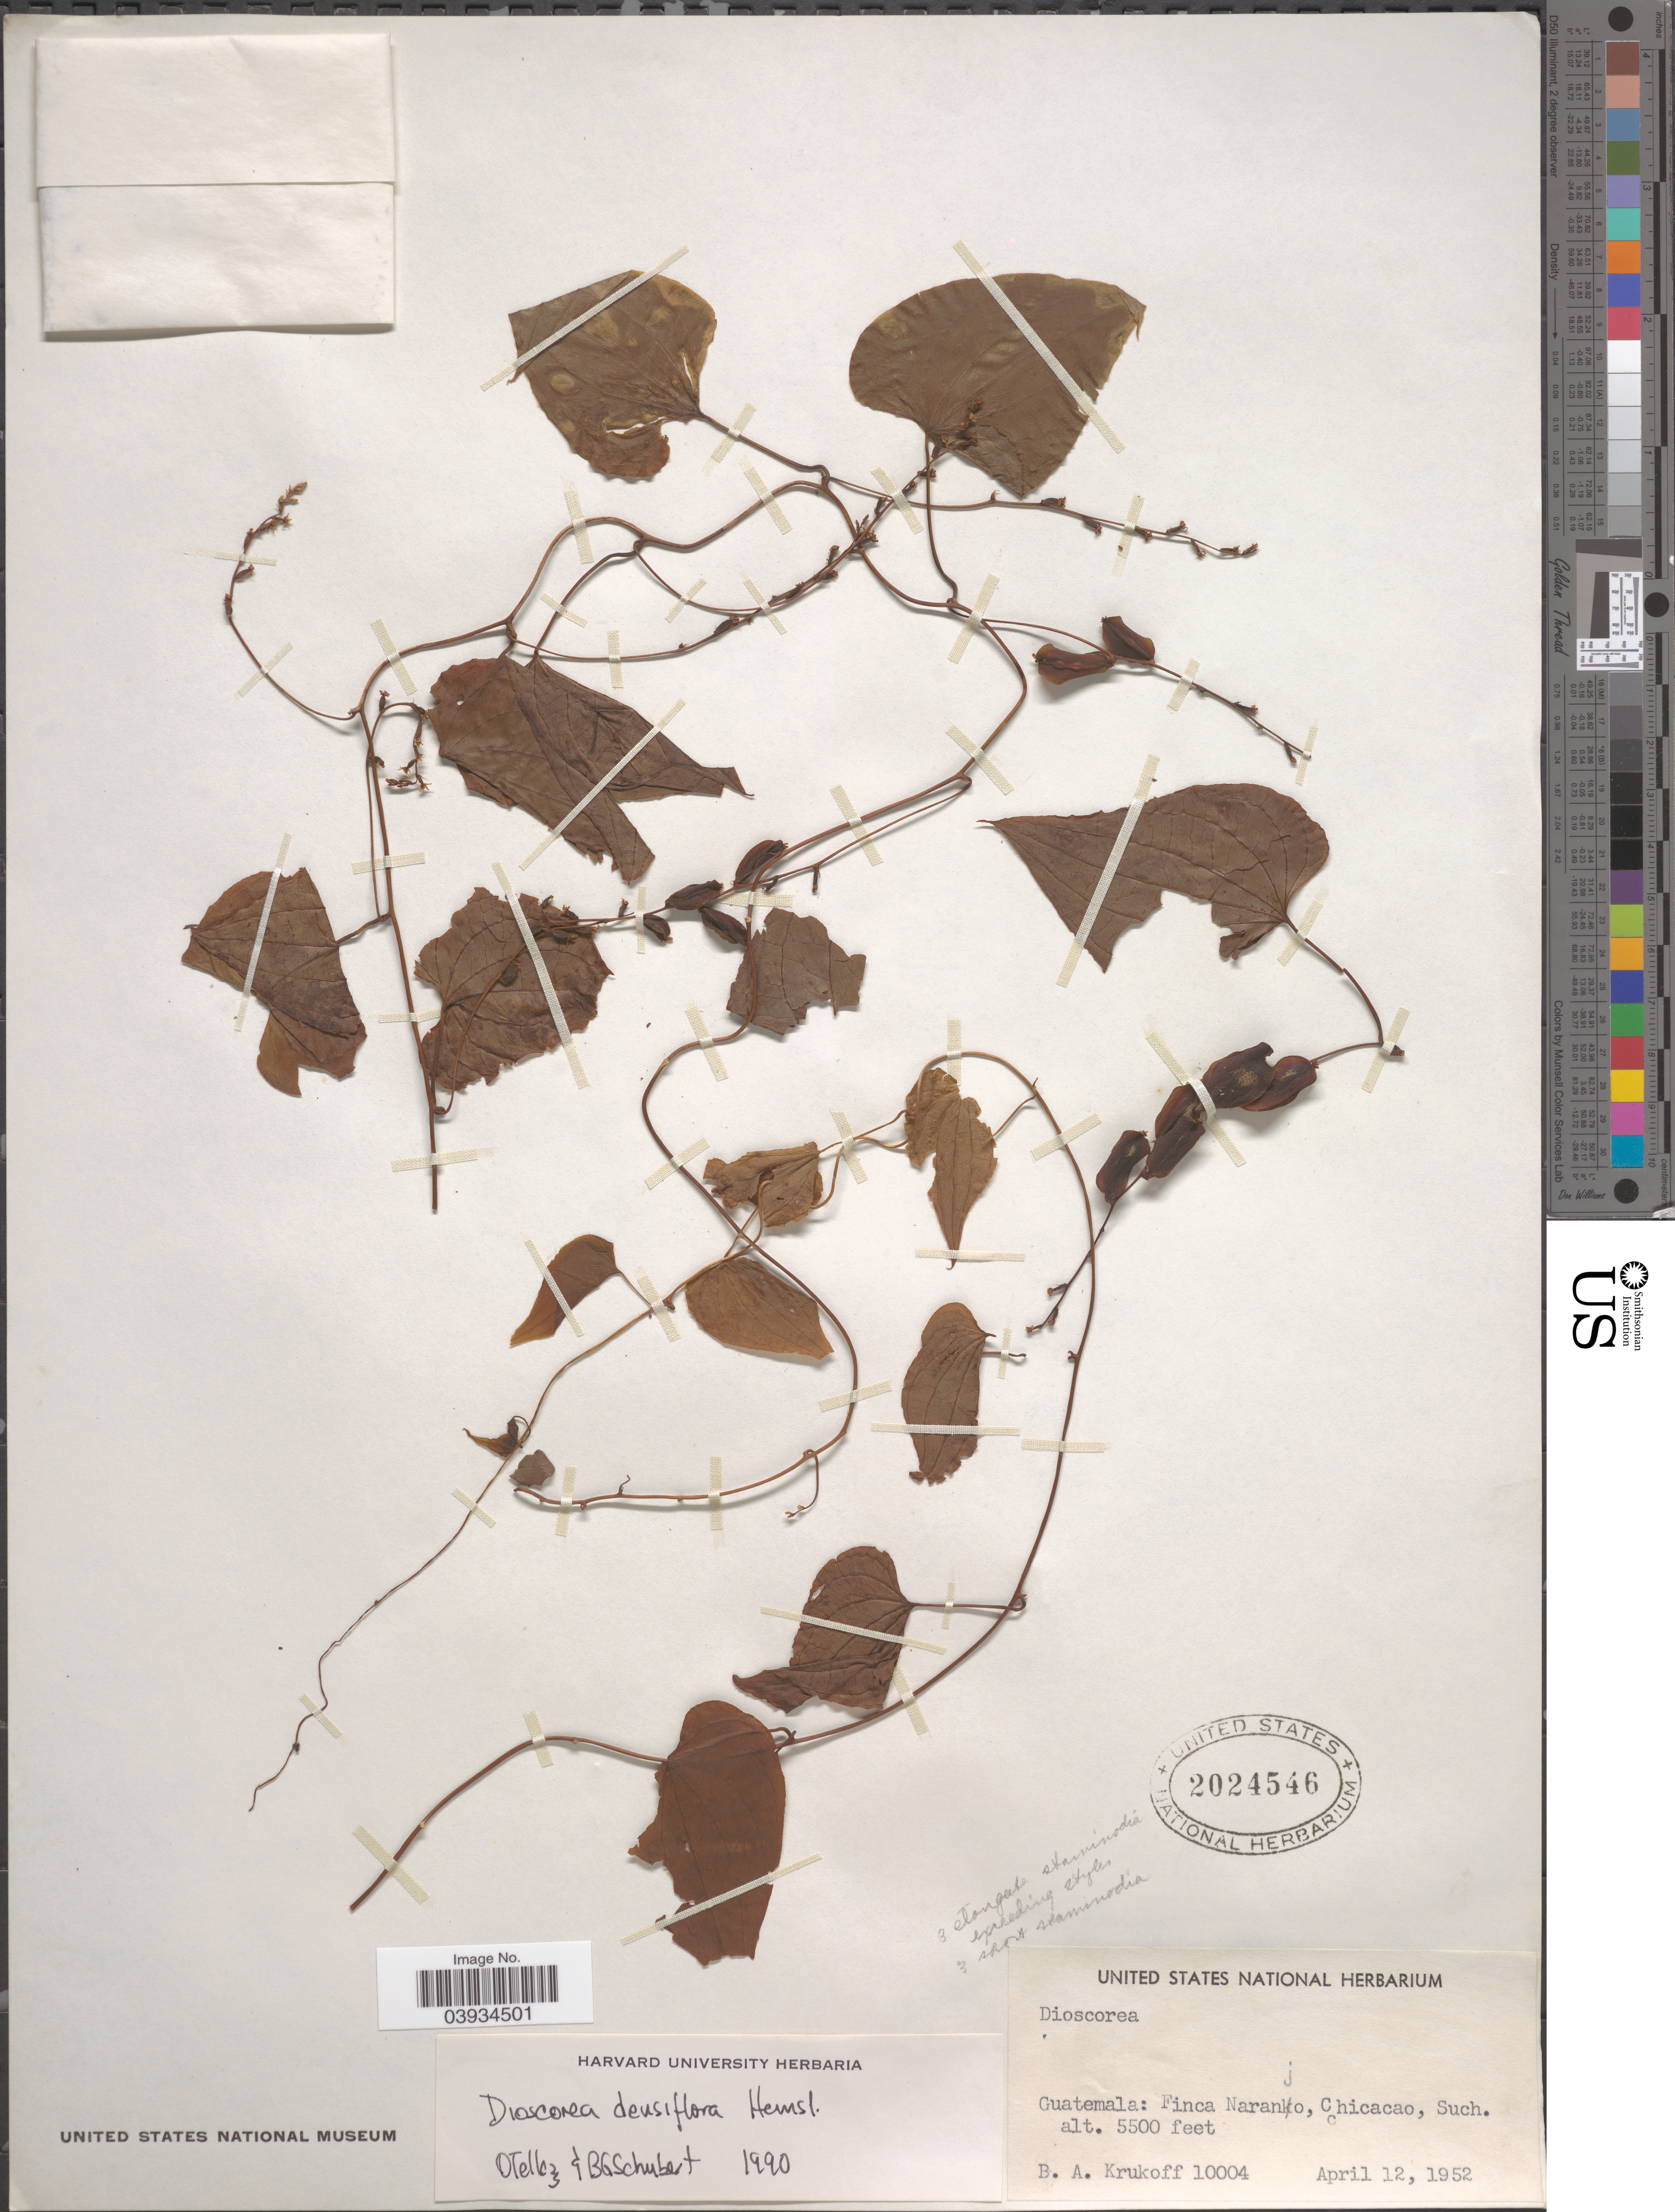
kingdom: Plantae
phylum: Tracheophyta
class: Liliopsida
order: Dioscoreales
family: Dioscoreaceae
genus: Dioscorea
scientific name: Dioscorea densiflora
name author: Hemsl.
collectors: B. A. Krukoff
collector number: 10004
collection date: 1952-04-12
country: Guatemala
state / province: Suchitepequez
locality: Finca Naranjo, Chicacao, Such.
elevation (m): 1676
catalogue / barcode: US 2024546